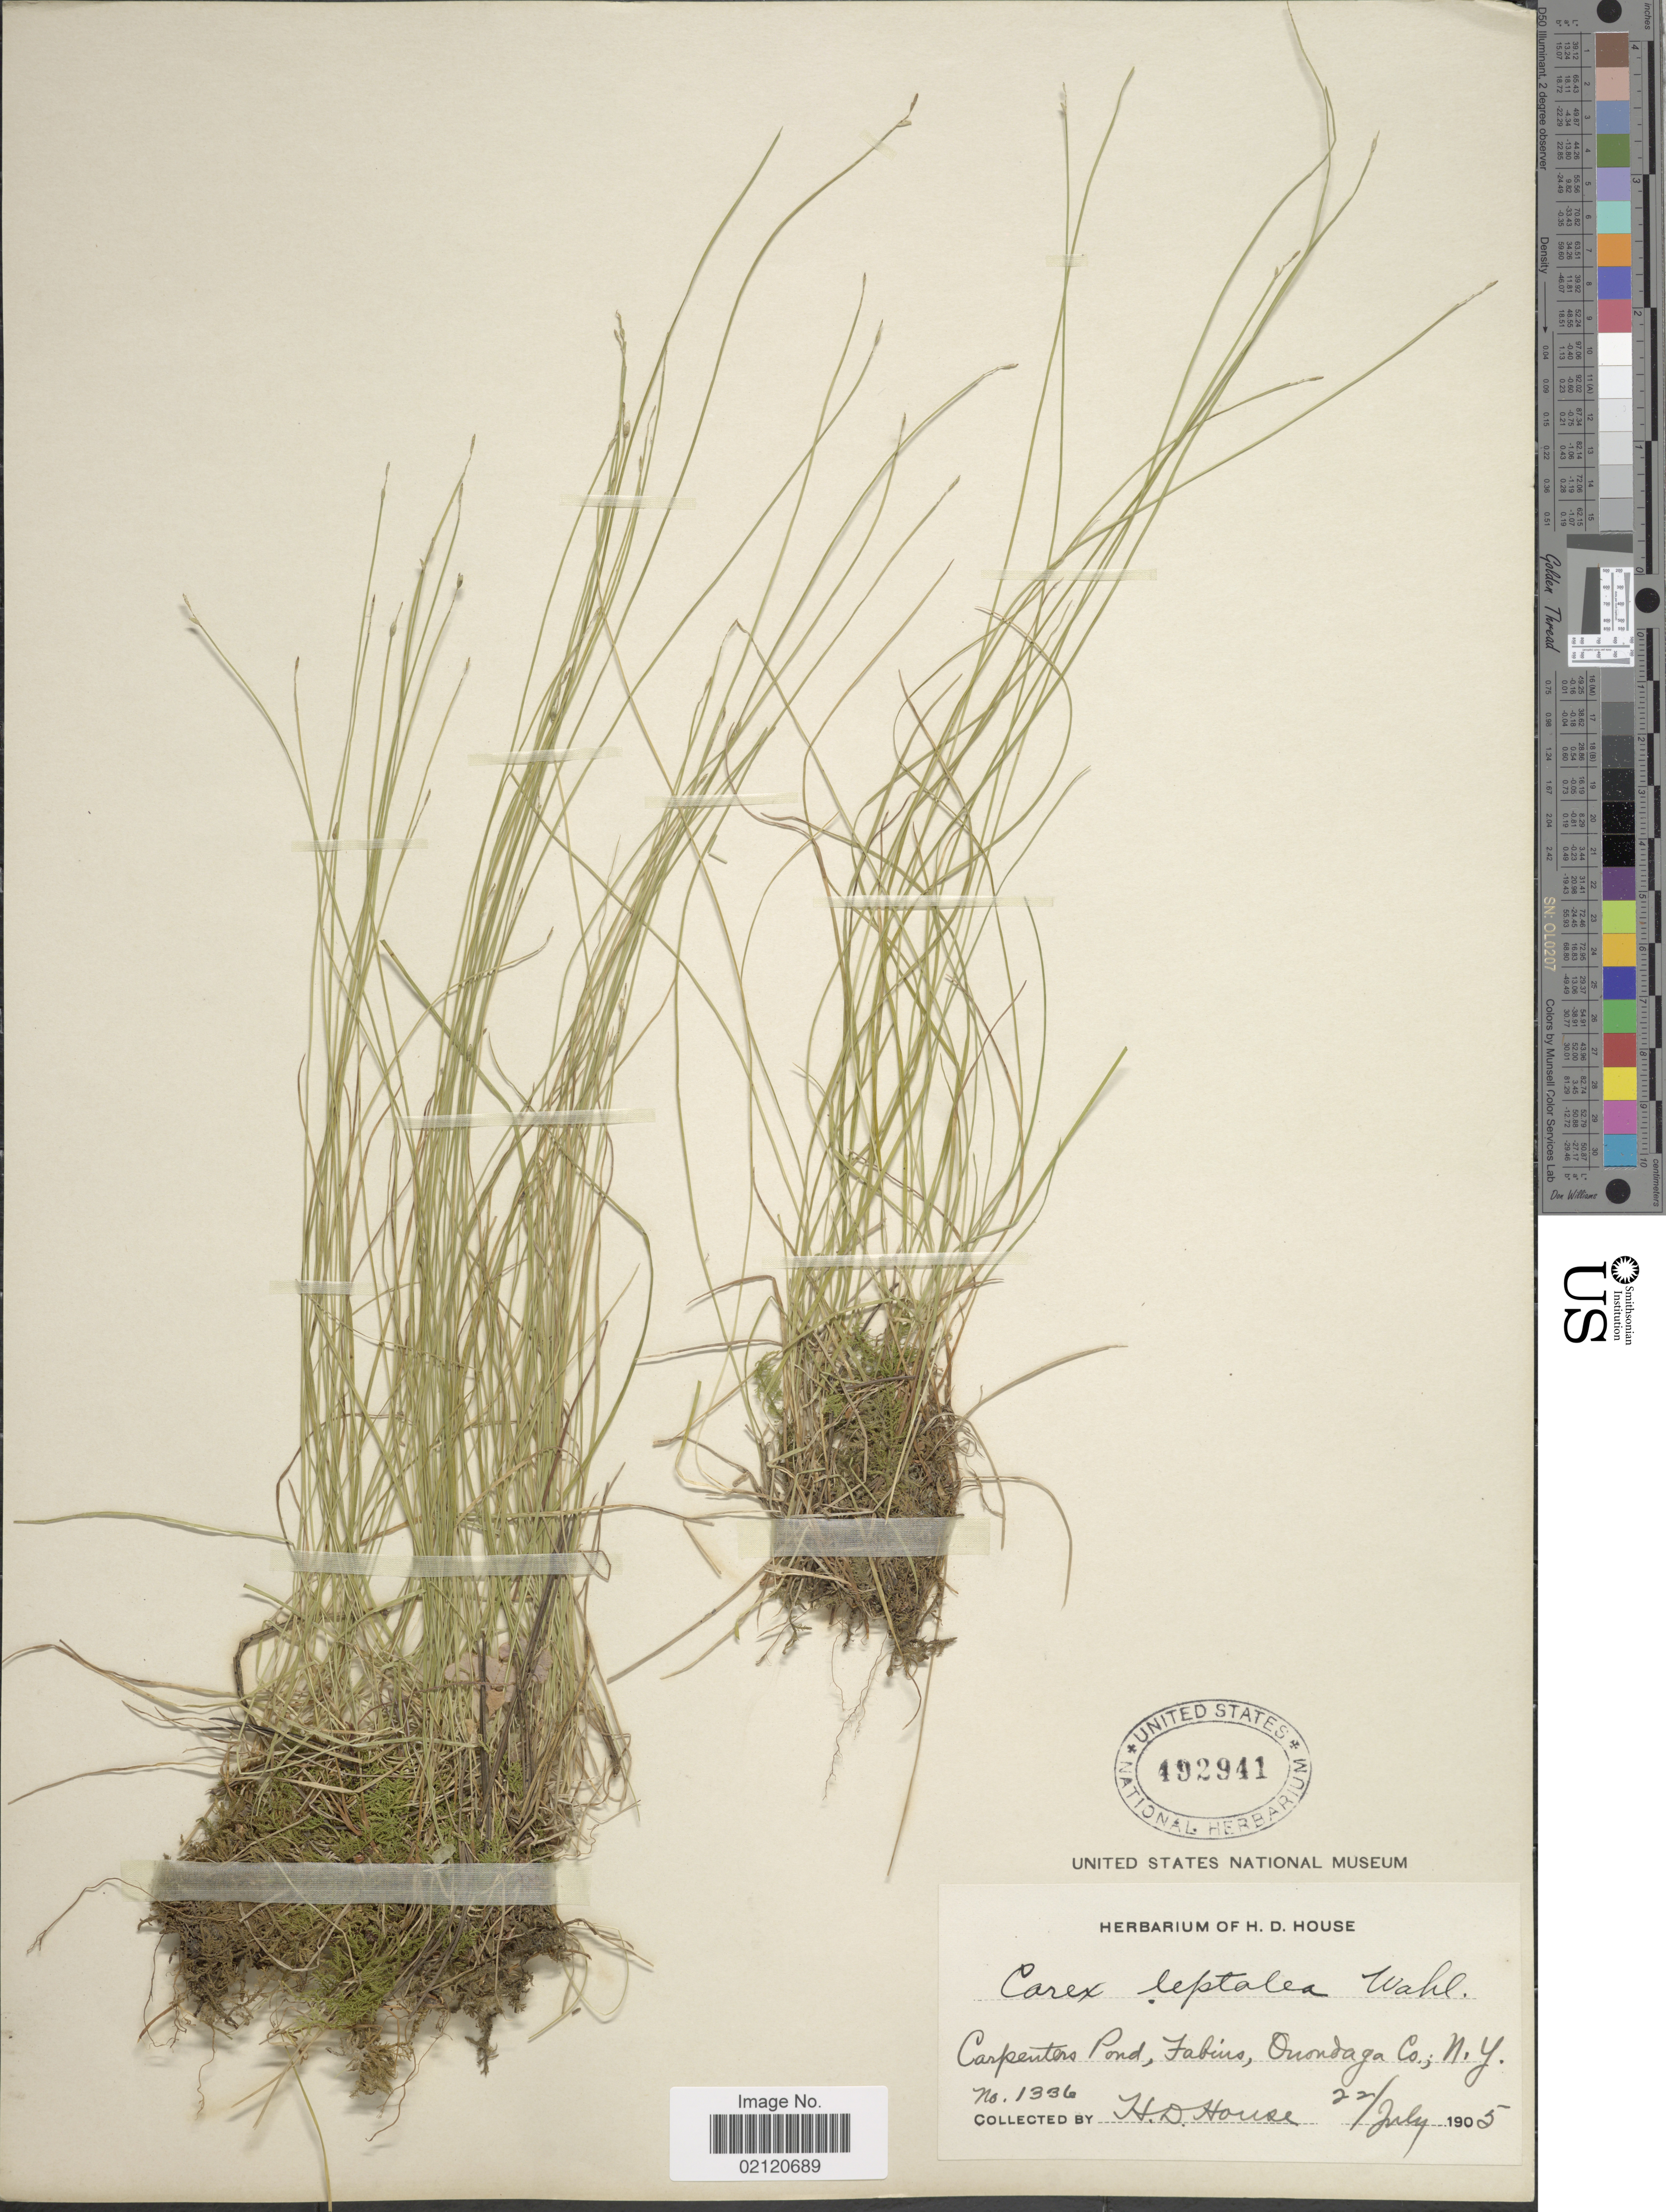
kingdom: Plantae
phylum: Tracheophyta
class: Liliopsida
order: Poales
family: Cyperaceae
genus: Carex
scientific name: Carex leptalea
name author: Wahlenb.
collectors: H. D. House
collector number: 1336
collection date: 1905-07-22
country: United States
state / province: New York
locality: Carpenters Pond, Fabius, Onondaga Co.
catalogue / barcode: US 492941